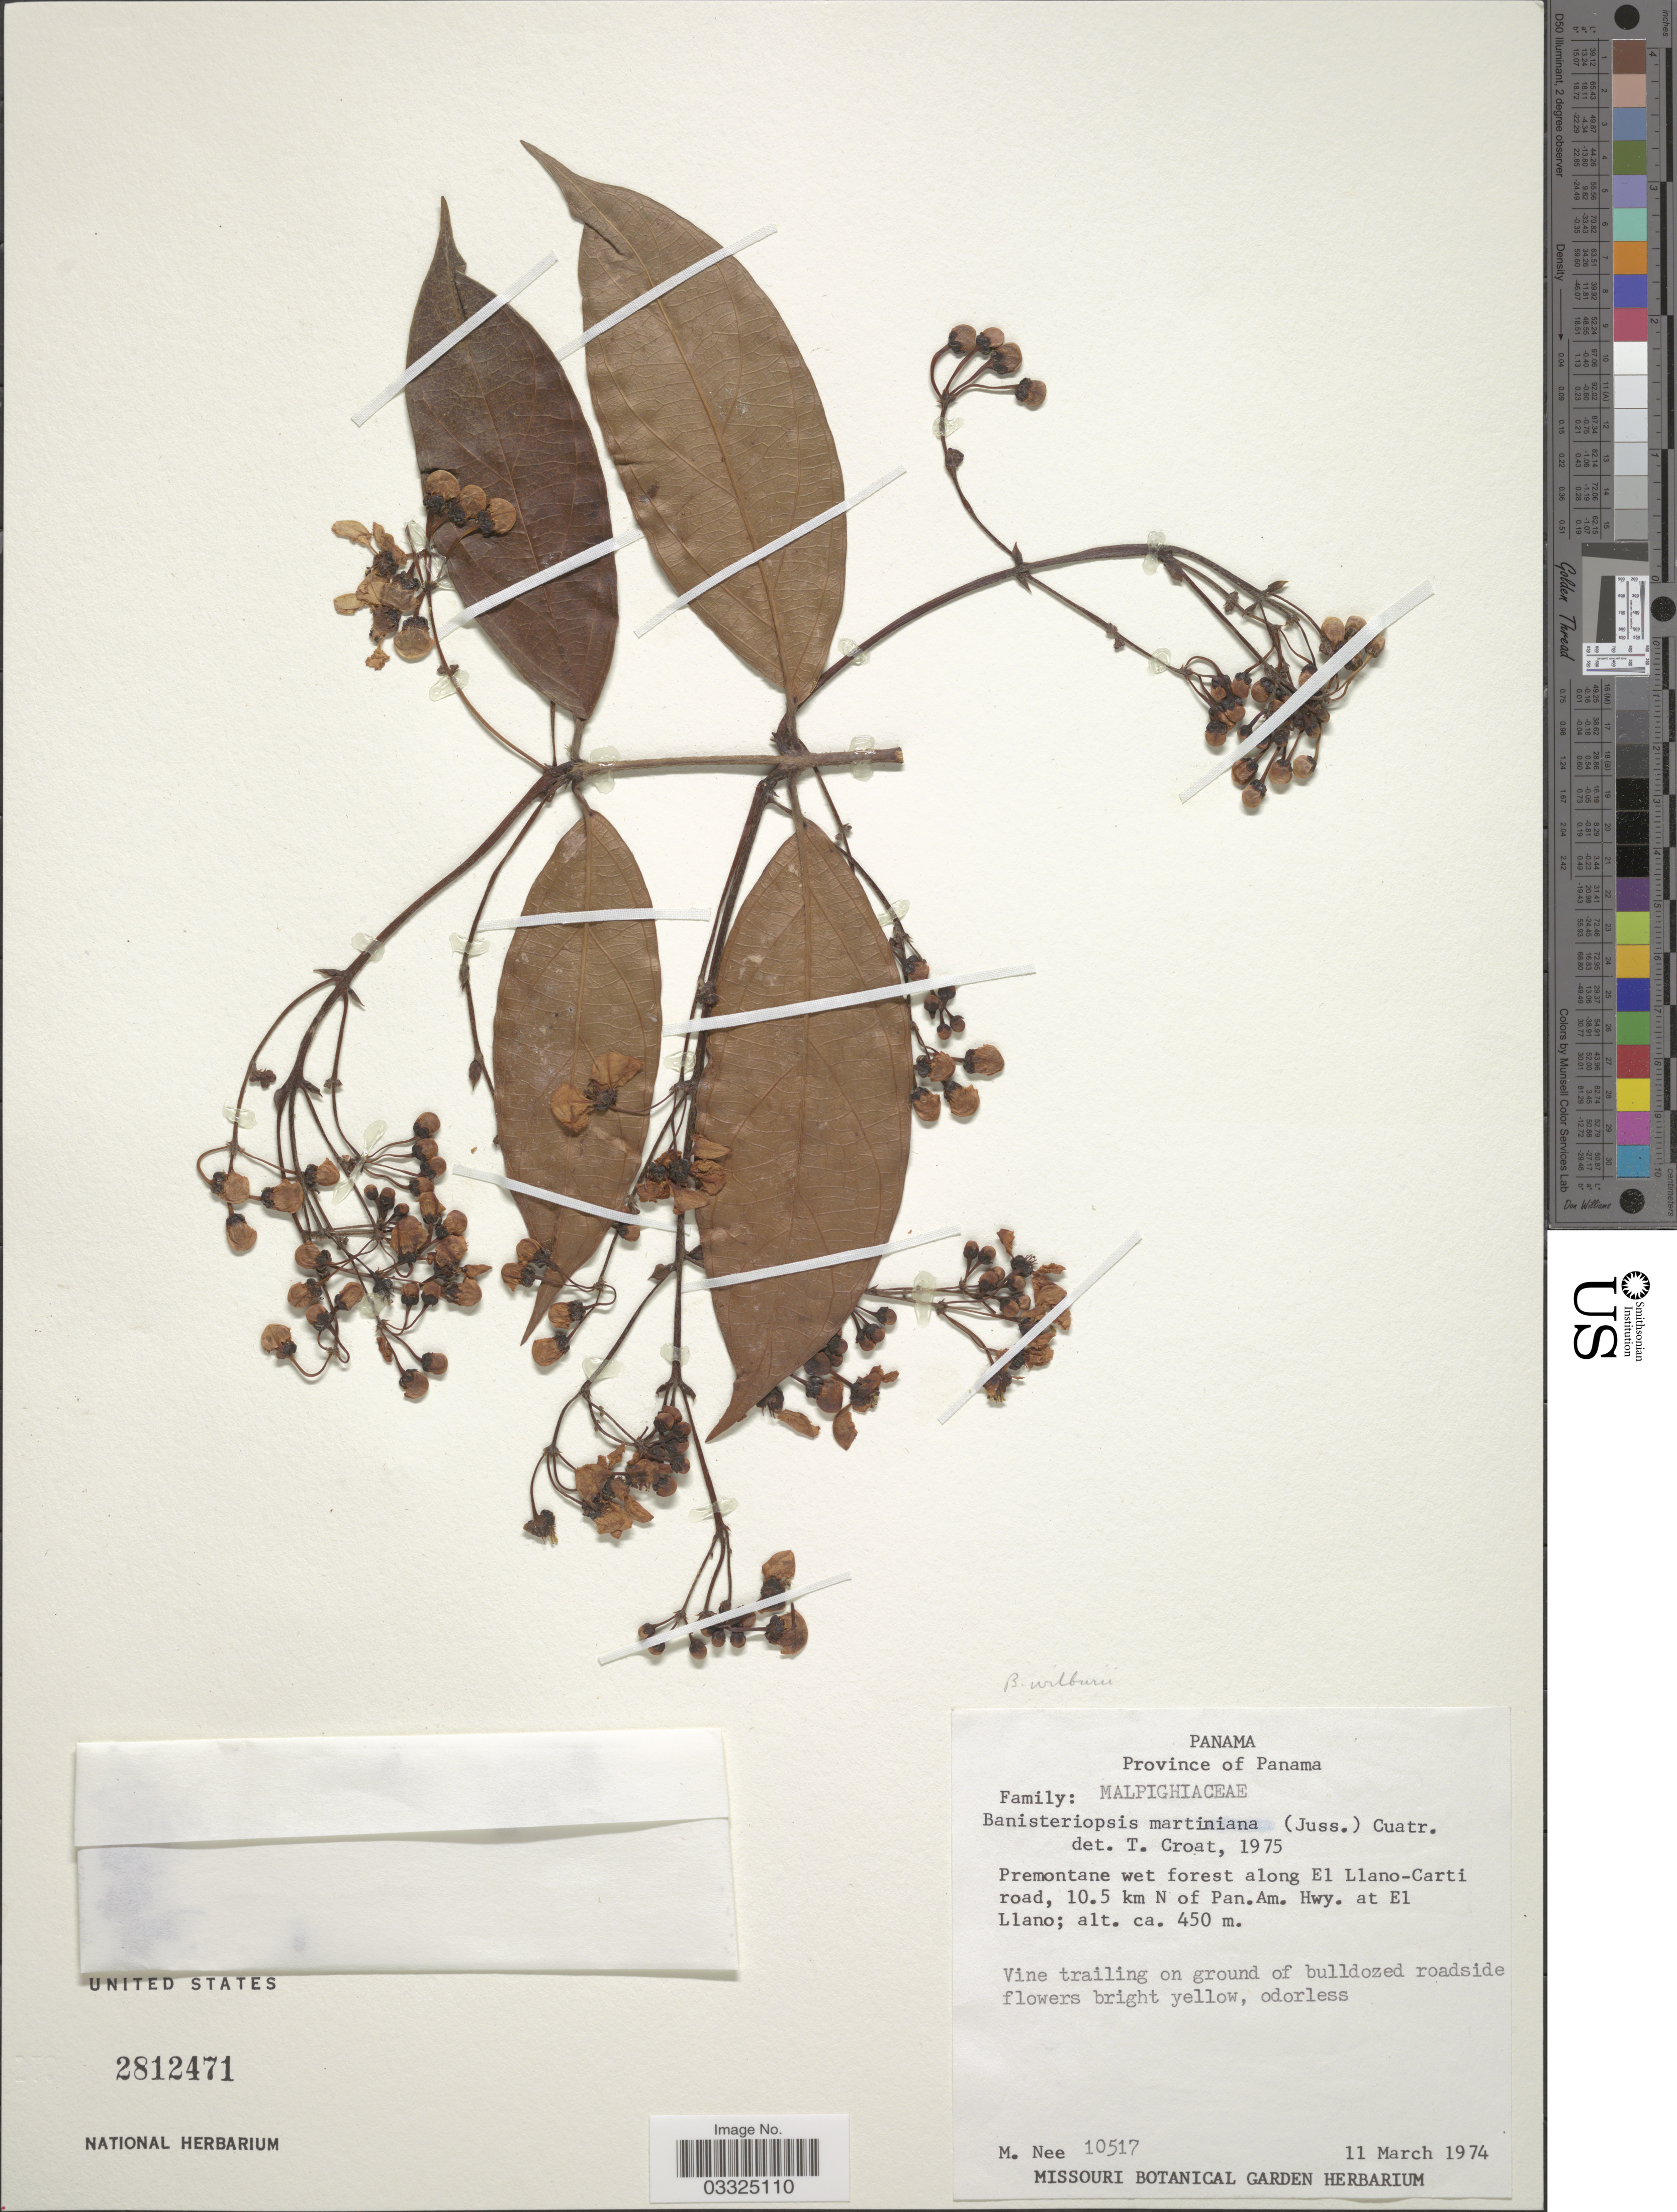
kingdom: Plantae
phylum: Tracheophyta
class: Magnoliopsida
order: Malpighiales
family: Malpighiaceae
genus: Banisteriopsis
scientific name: Banisteriopsis wilburii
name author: B. Gates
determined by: Strong, Mark T., (BOT), Smithsonian Institution - National Museum of Natural History (UNITED STATES)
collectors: M. Nee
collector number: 10517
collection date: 1974-03-11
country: Panama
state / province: Panamá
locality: Premontane wet forest along El Llano-Carti road, 10.5 km N of Pan.Am.Hwy. at El Llano.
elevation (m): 450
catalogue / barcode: US 2812471